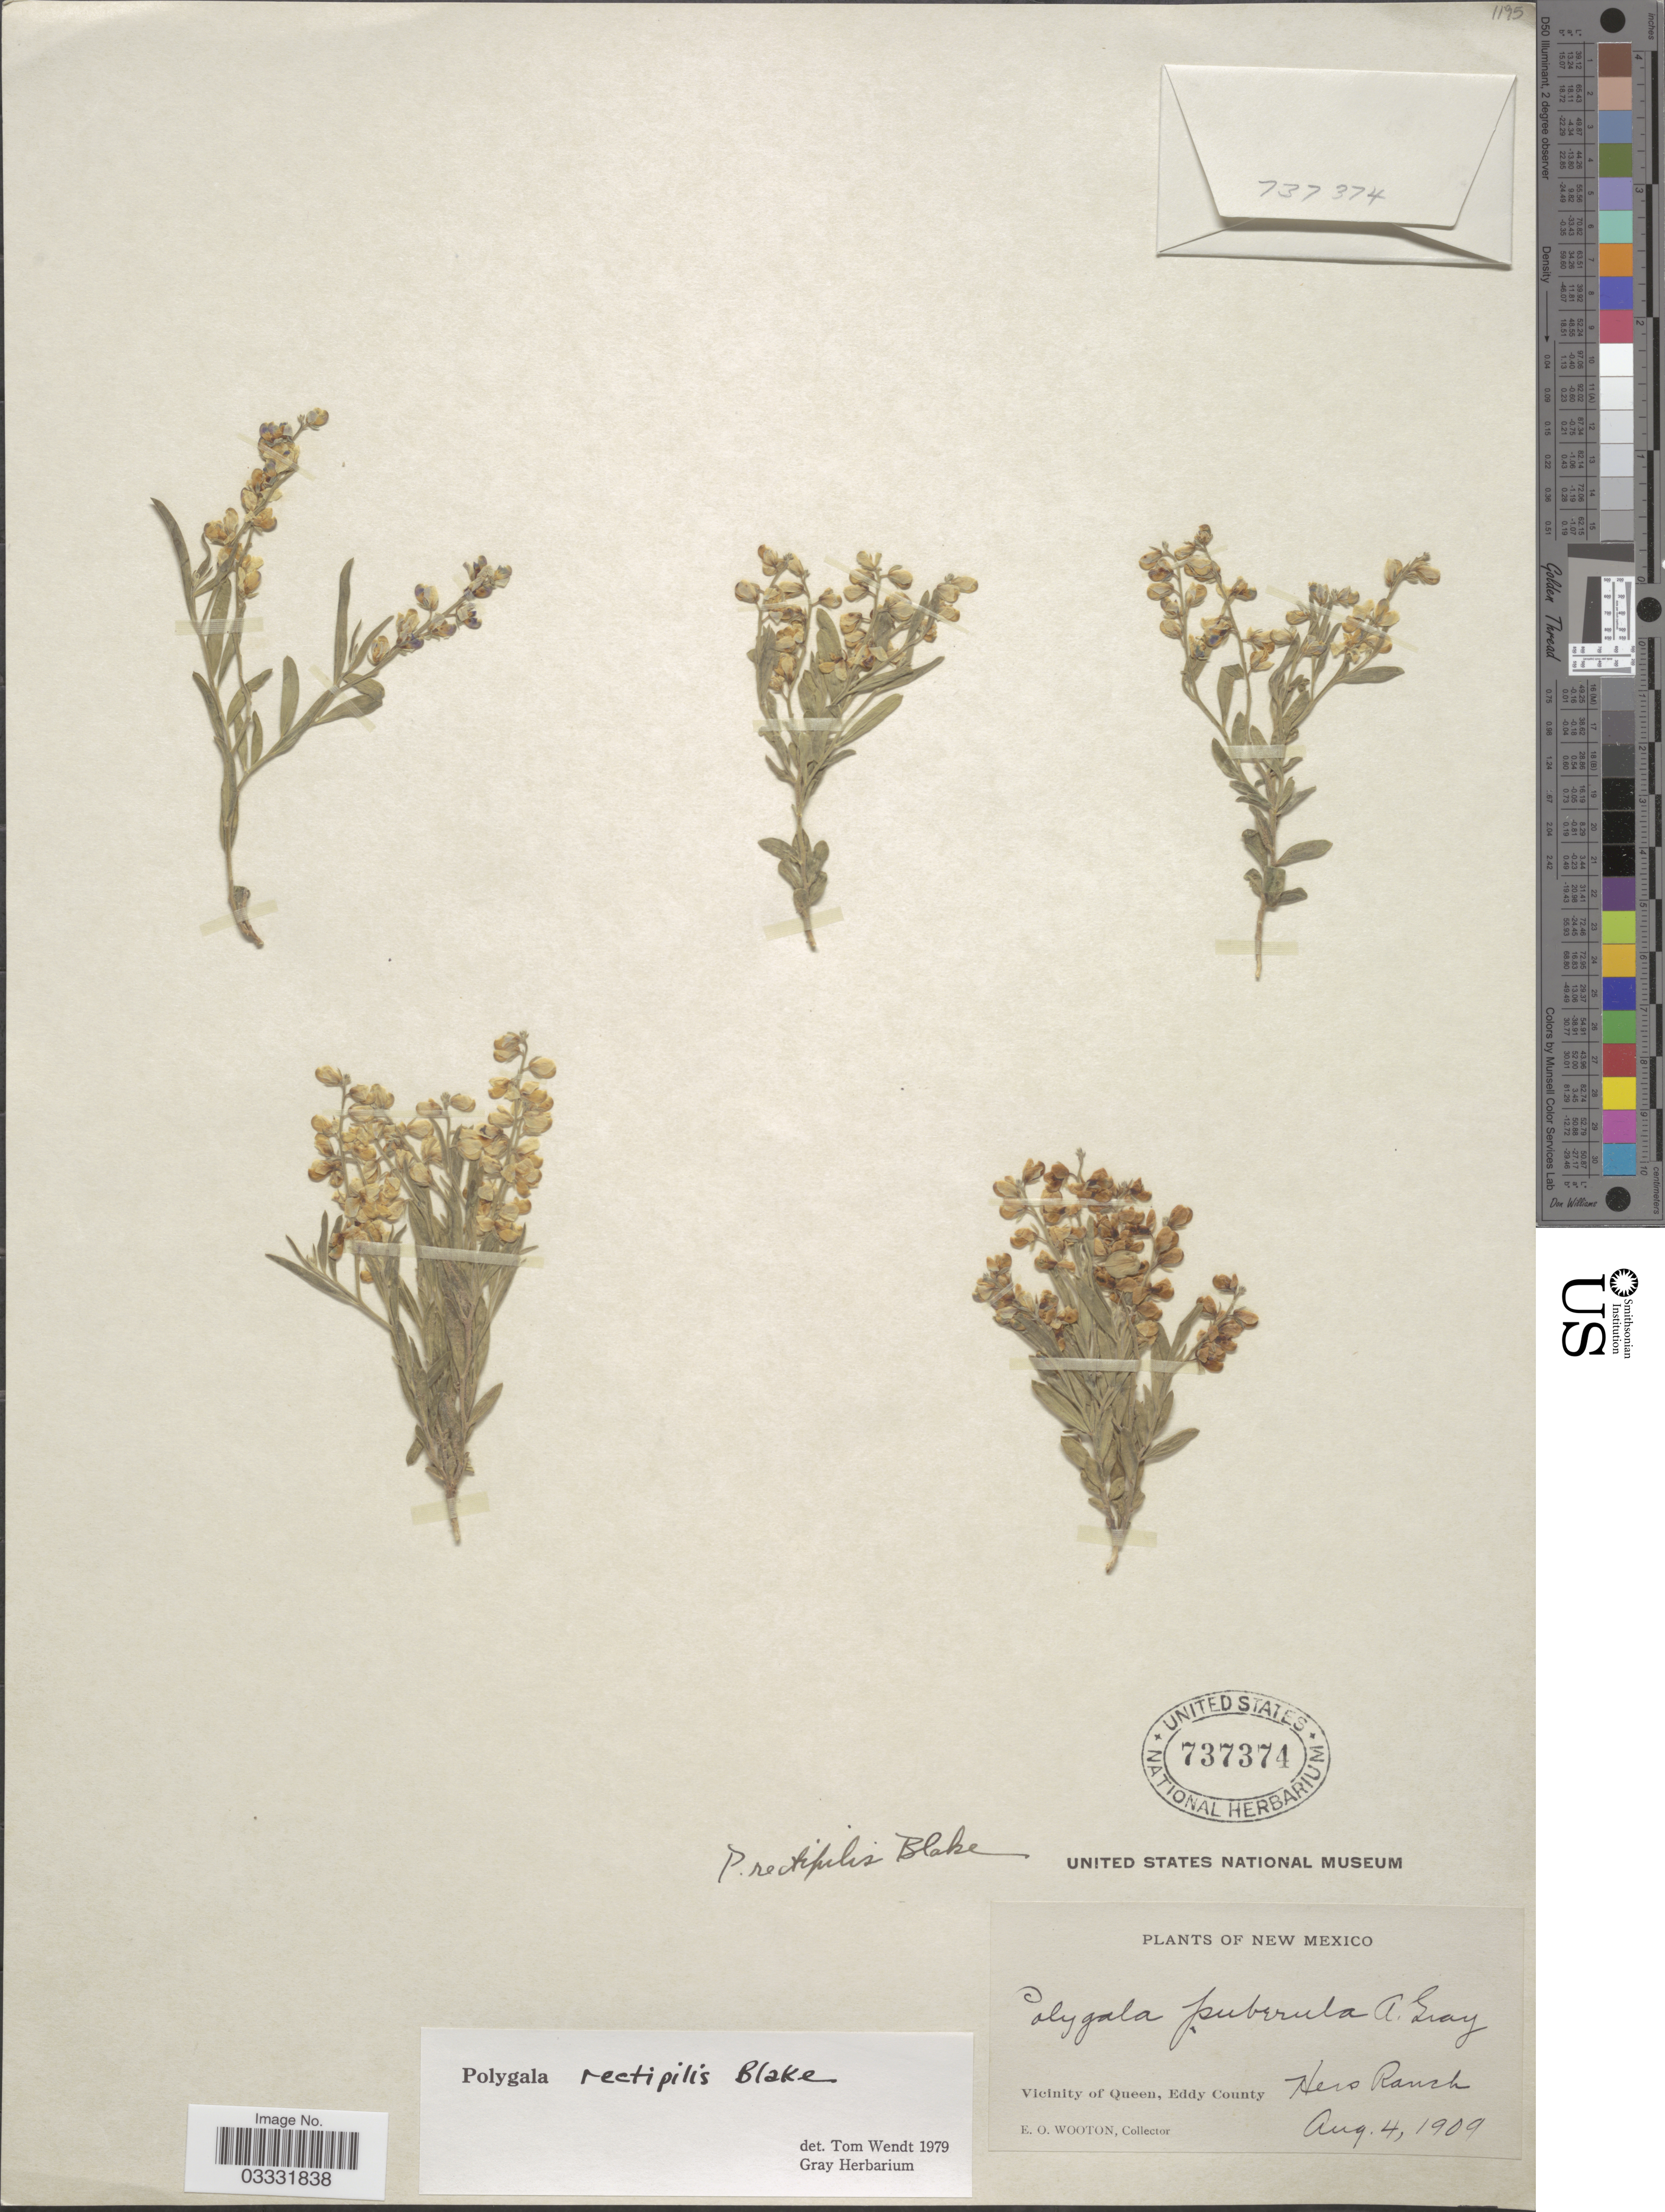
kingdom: Plantae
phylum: Tracheophyta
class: Magnoliopsida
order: Fabales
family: Polygalaceae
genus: Hebecarpa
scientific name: Hebecarpa rectipilis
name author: (S.F. Blake) J.R. Abbott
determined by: Strong, Mark T., (BOT), Smithsonian Institution - National Museum of Natural History (UNITED STATES)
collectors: E. O. Wooton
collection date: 1909-08-04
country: United States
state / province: New Mexico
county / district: Eddy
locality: Vicinity of Queen, Eddy County. Hero Ranch.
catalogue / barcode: US 737374